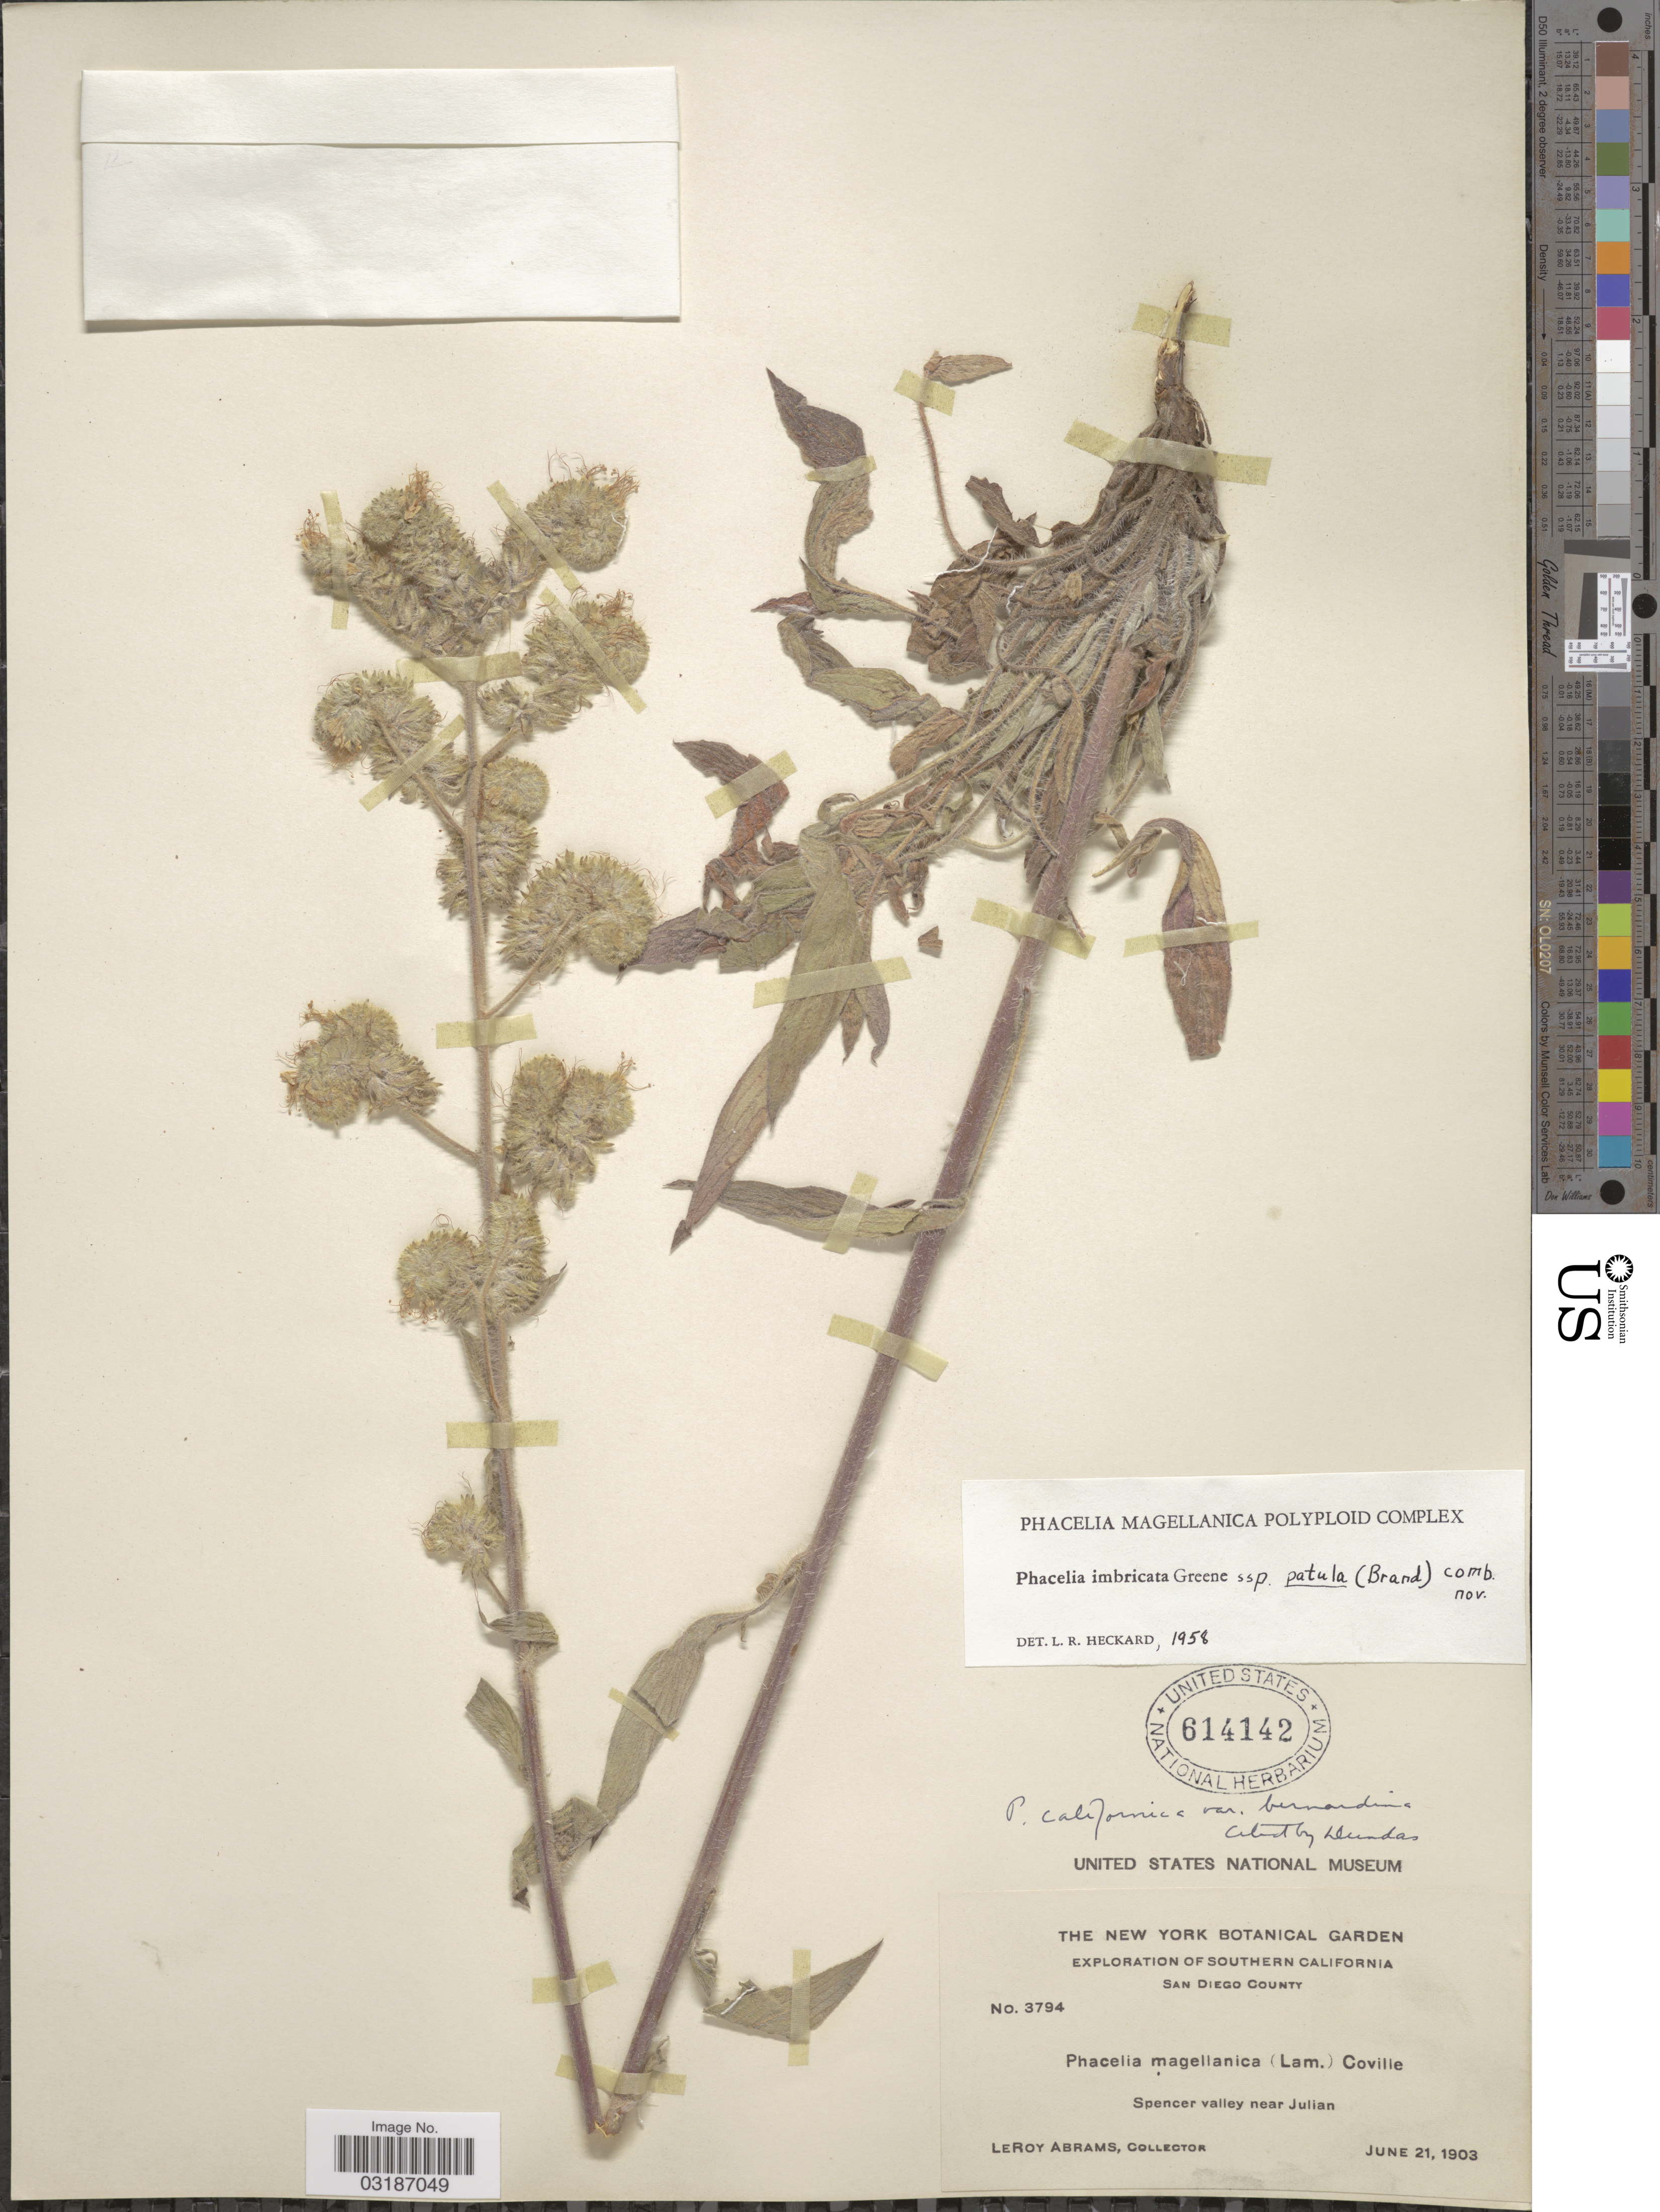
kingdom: Plantae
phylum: Tracheophyta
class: Magnoliopsida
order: Boraginales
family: Hydrophyllaceae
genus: Phacelia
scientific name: Phacelia imbricata subsp. patula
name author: (Brand) Heckard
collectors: L. Abrams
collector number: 3794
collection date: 1903-06-21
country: United States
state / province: California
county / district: San Diego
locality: Southern California. San Diego County. Spencer valley near Julian.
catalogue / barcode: US 614142